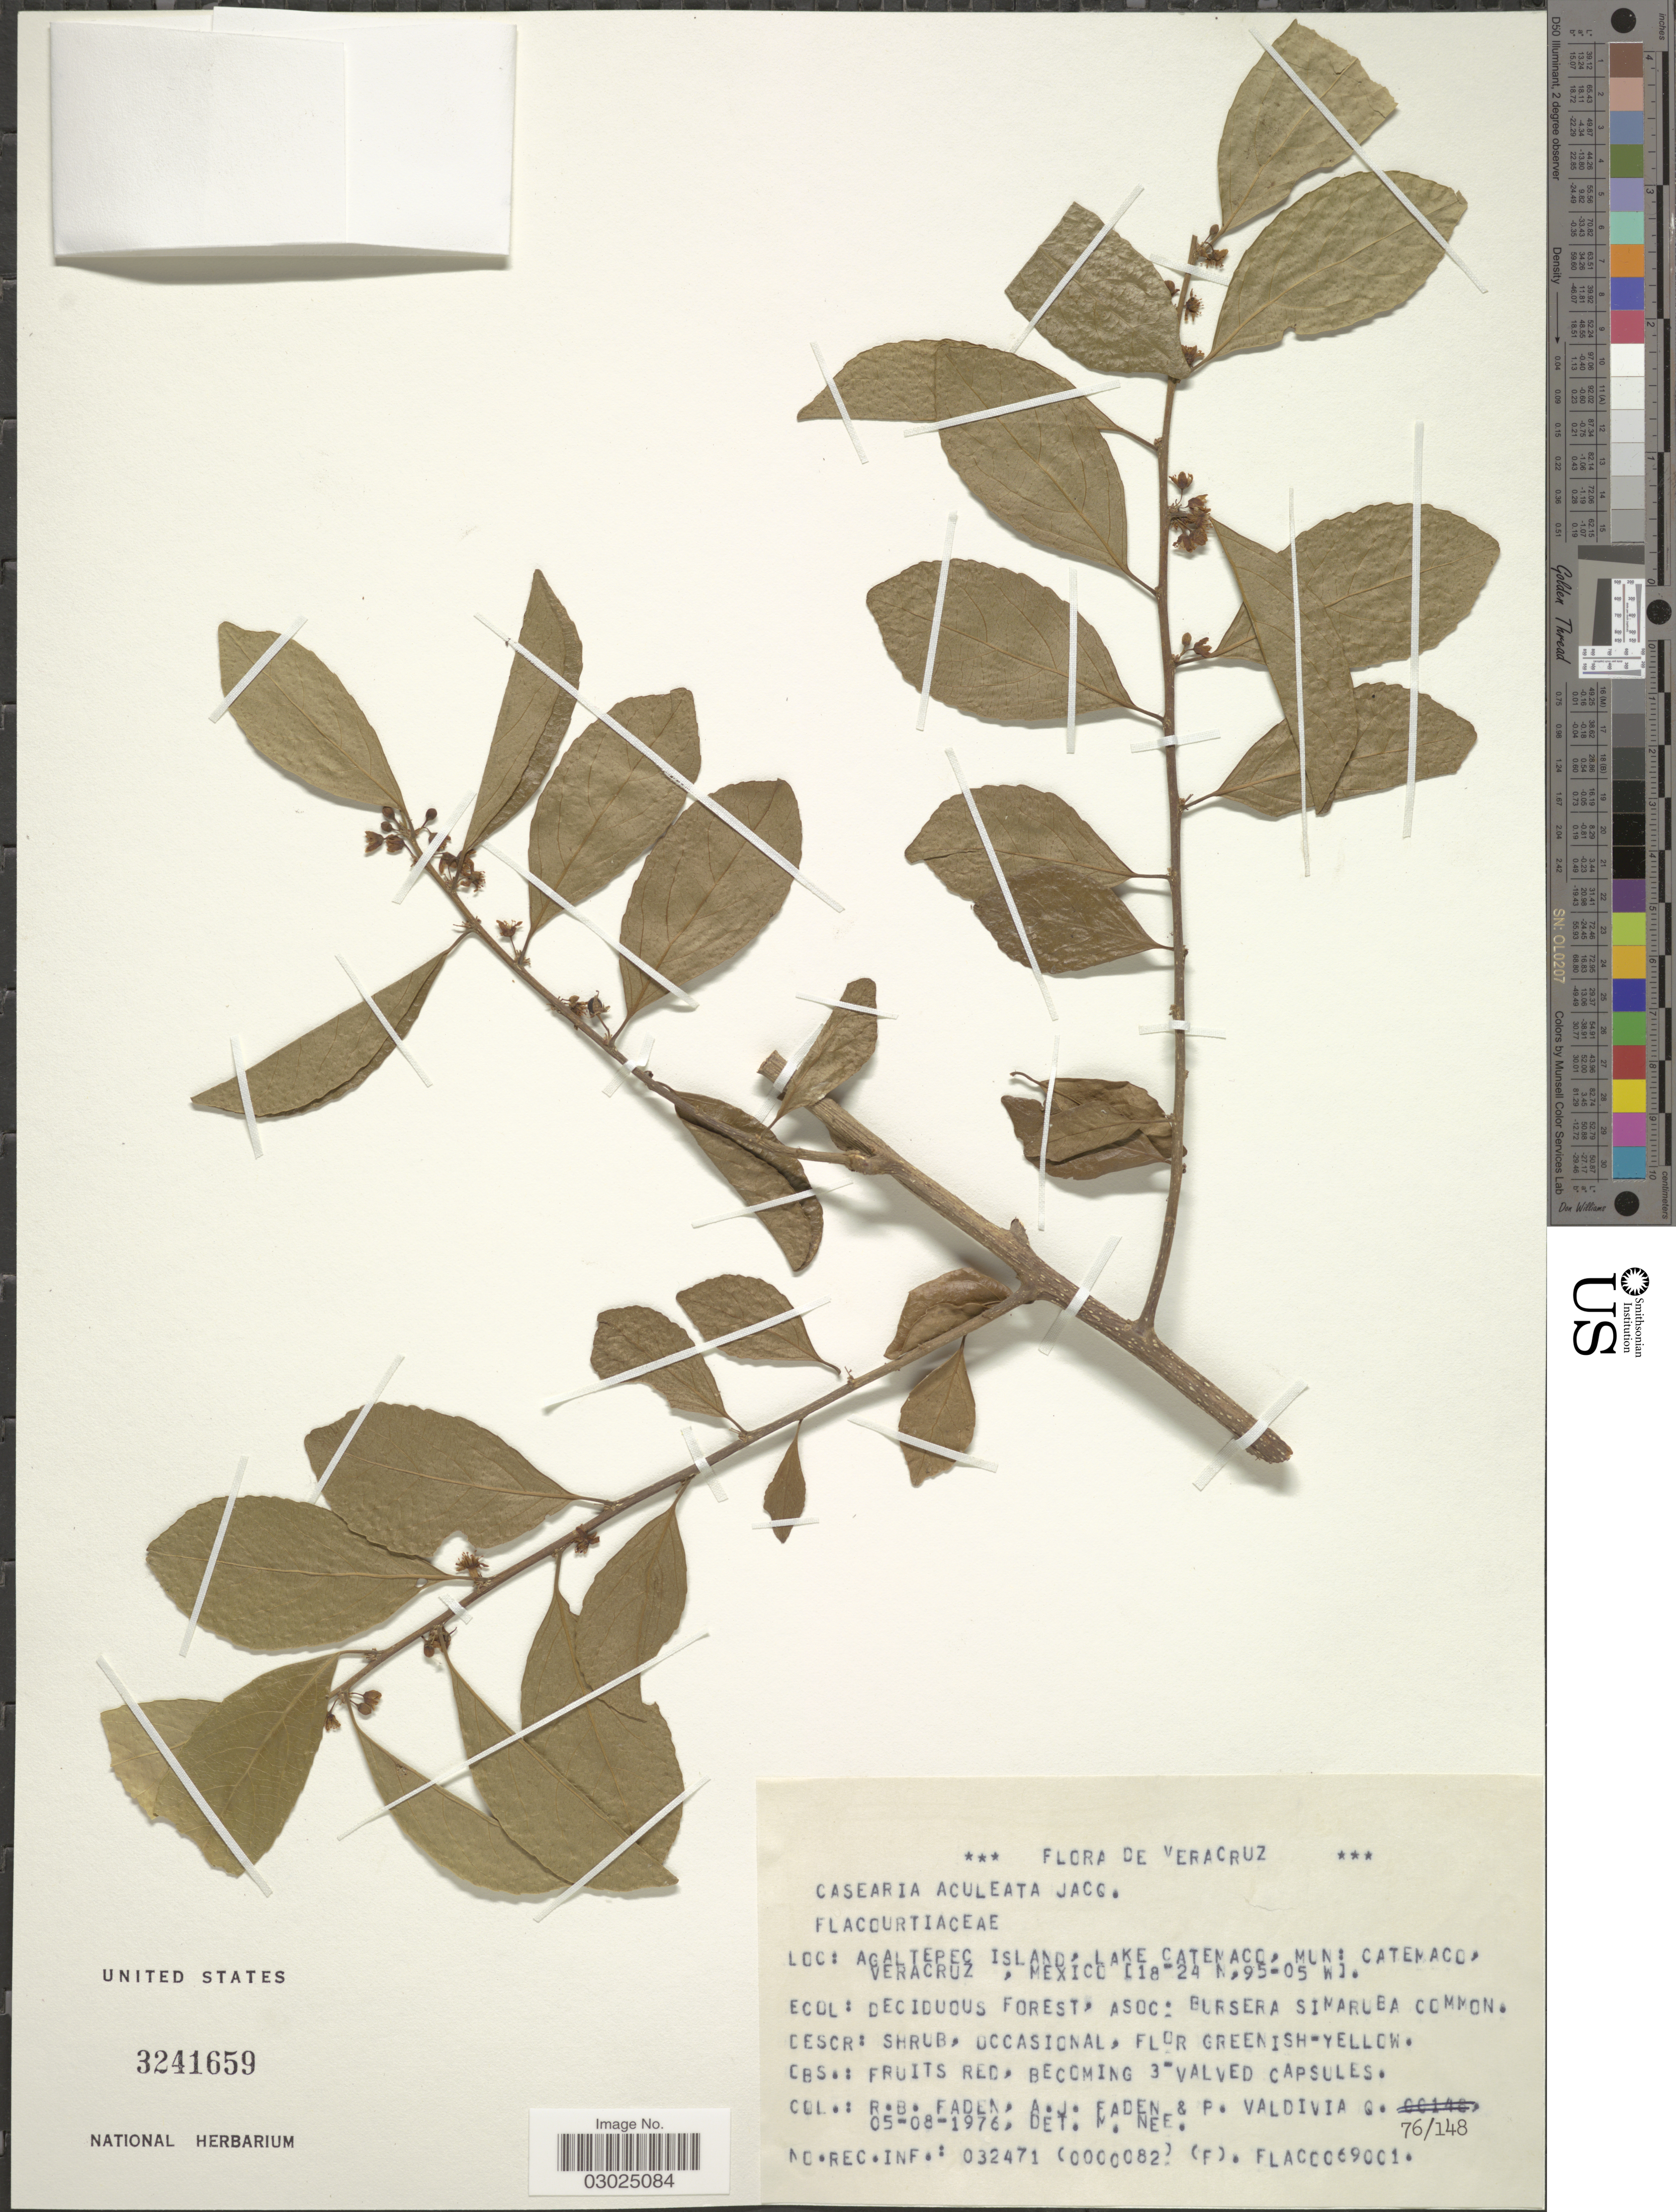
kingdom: Plantae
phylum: Tracheophyta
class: Magnoliopsida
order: Malpighiales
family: Salicaceae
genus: Casearia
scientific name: Casearia aculeata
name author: Jacq.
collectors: R. B. Faden, A. J. Faden & P. Valdivia Q.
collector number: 76/148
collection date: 1976-08-05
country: Mexico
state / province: Veracruz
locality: Veracruz. Agaltepec Island, Lake Catemaco, Mun: Catemaco.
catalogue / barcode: US 3241659